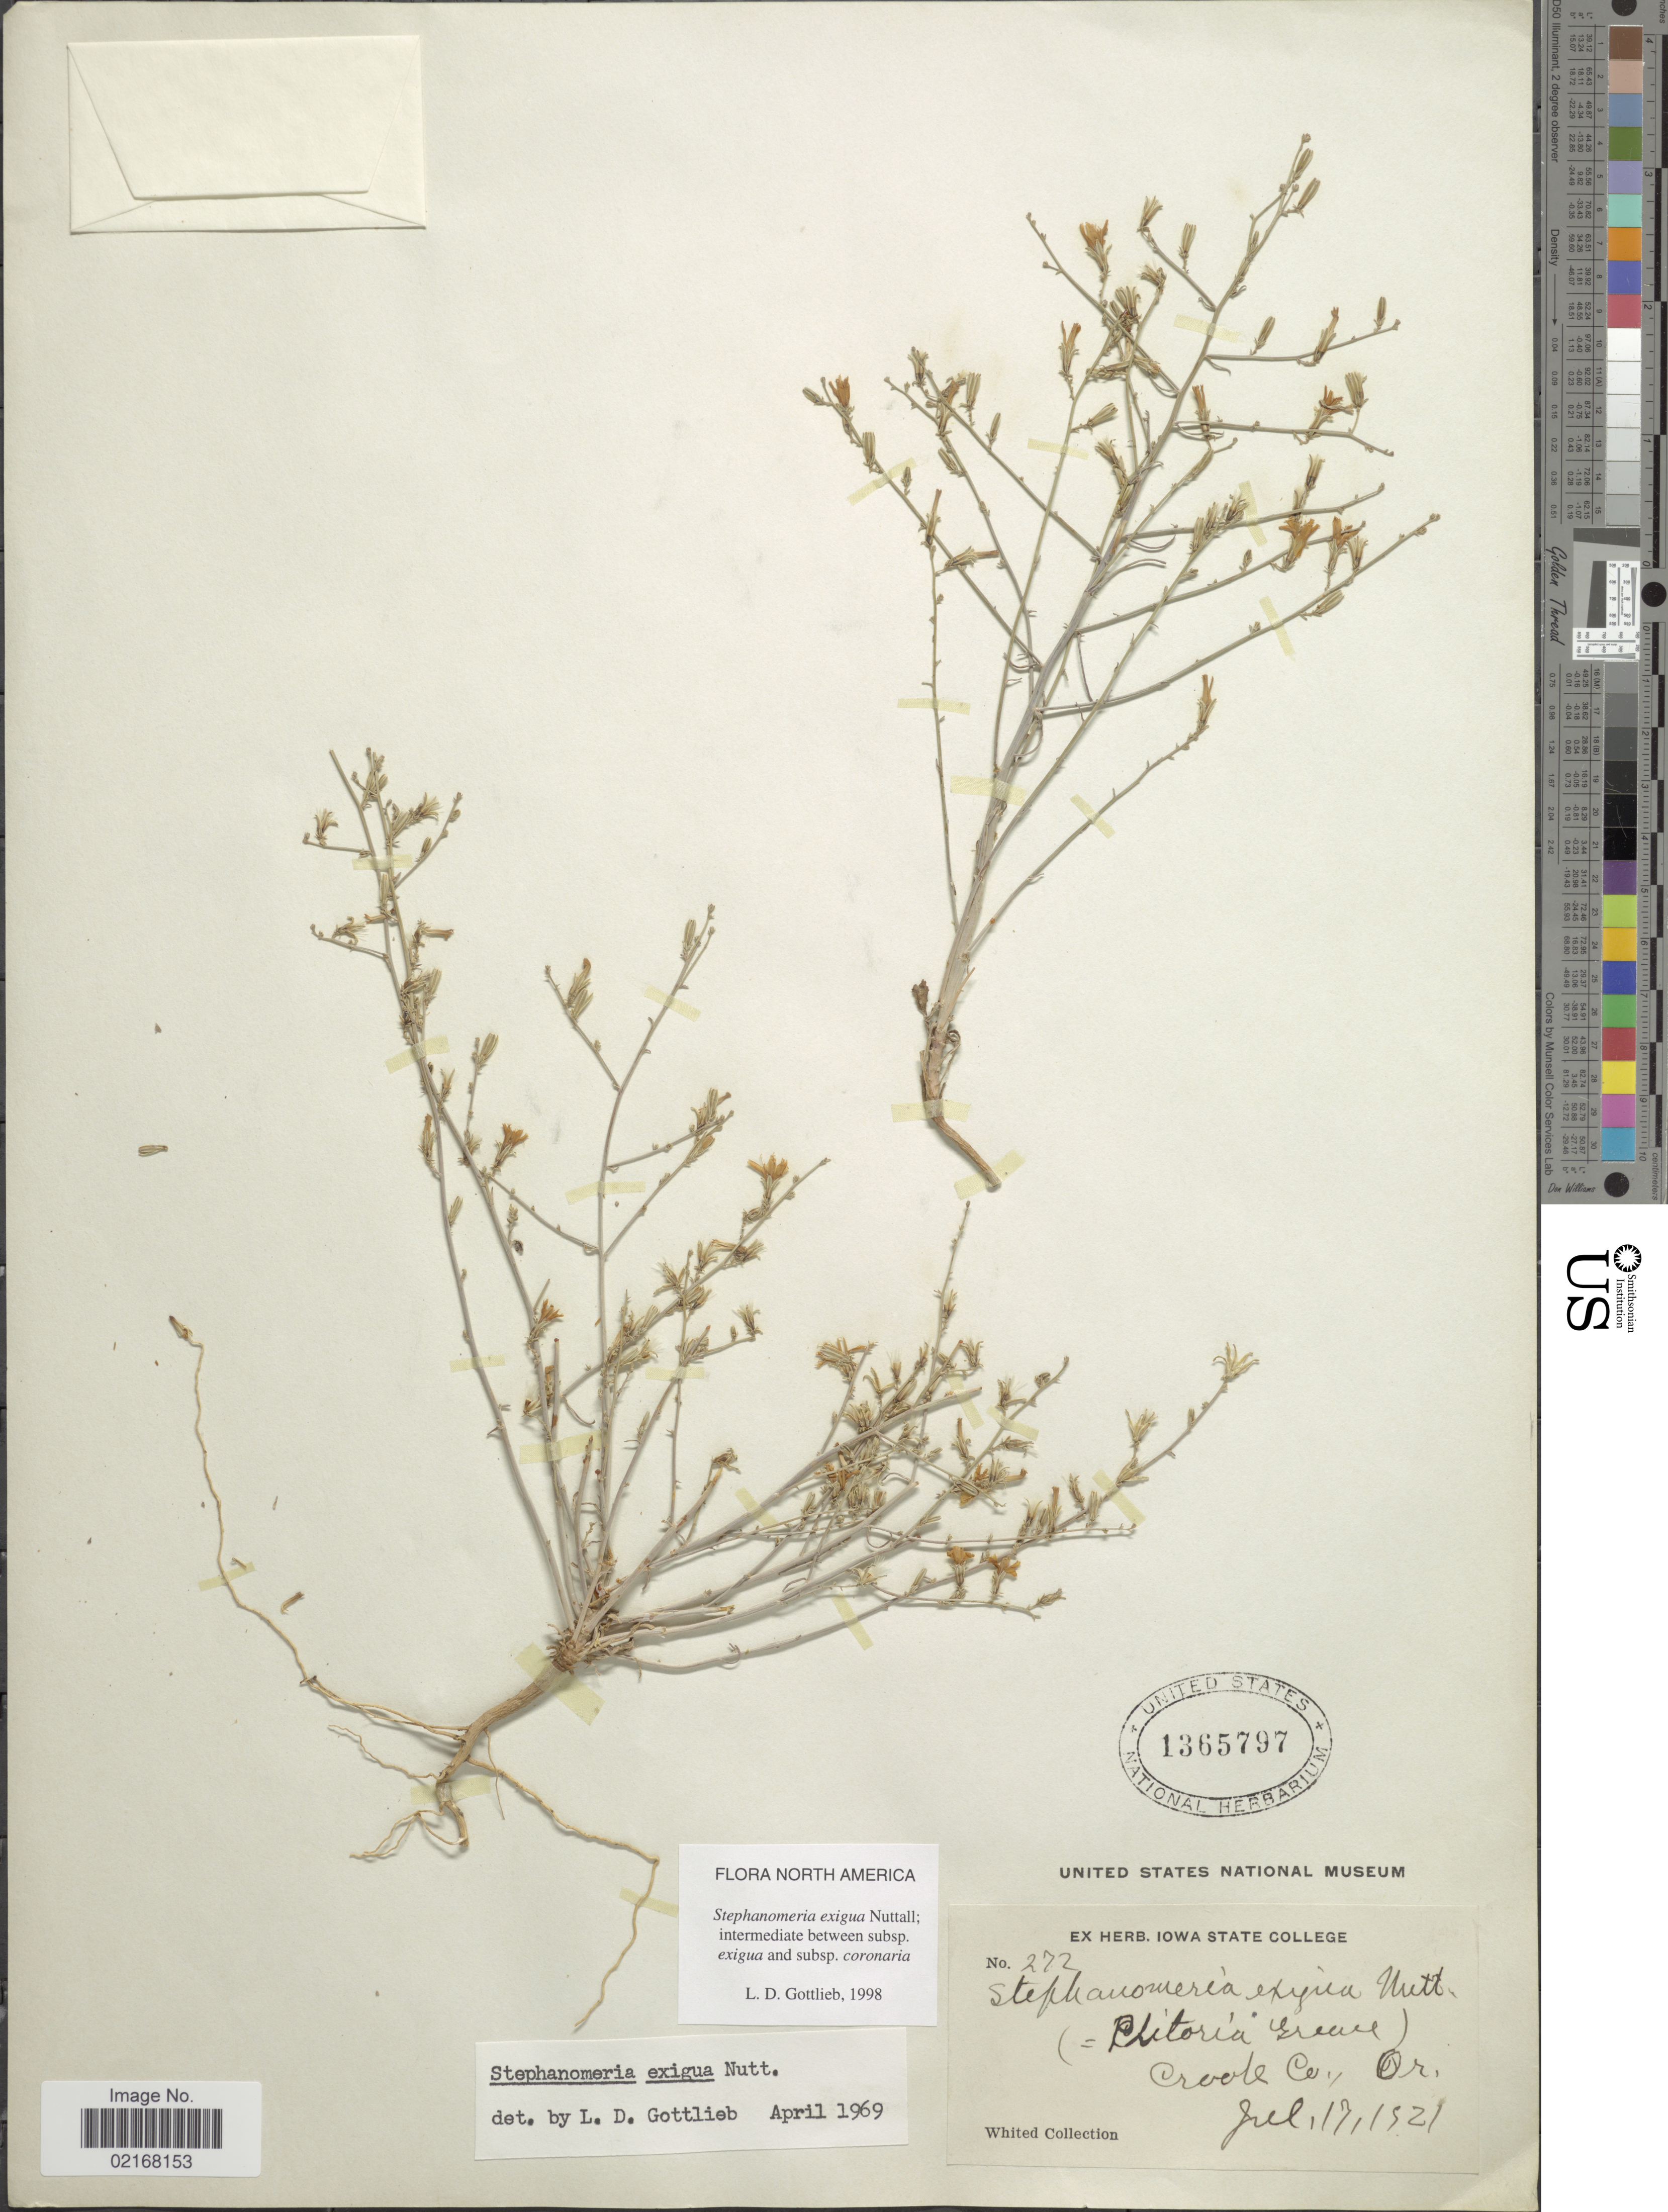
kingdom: Plantae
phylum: Tracheophyta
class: Magnoliopsida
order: Asterales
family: Asteraceae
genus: Stephanomeria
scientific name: Stephanomeria exigua subsp. coronaria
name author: (Greene) Gottlieb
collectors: Whited Collection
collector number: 272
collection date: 1921-07-17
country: United States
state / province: Oregon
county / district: Crook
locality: Crook Co., Or.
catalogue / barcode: US 1365797